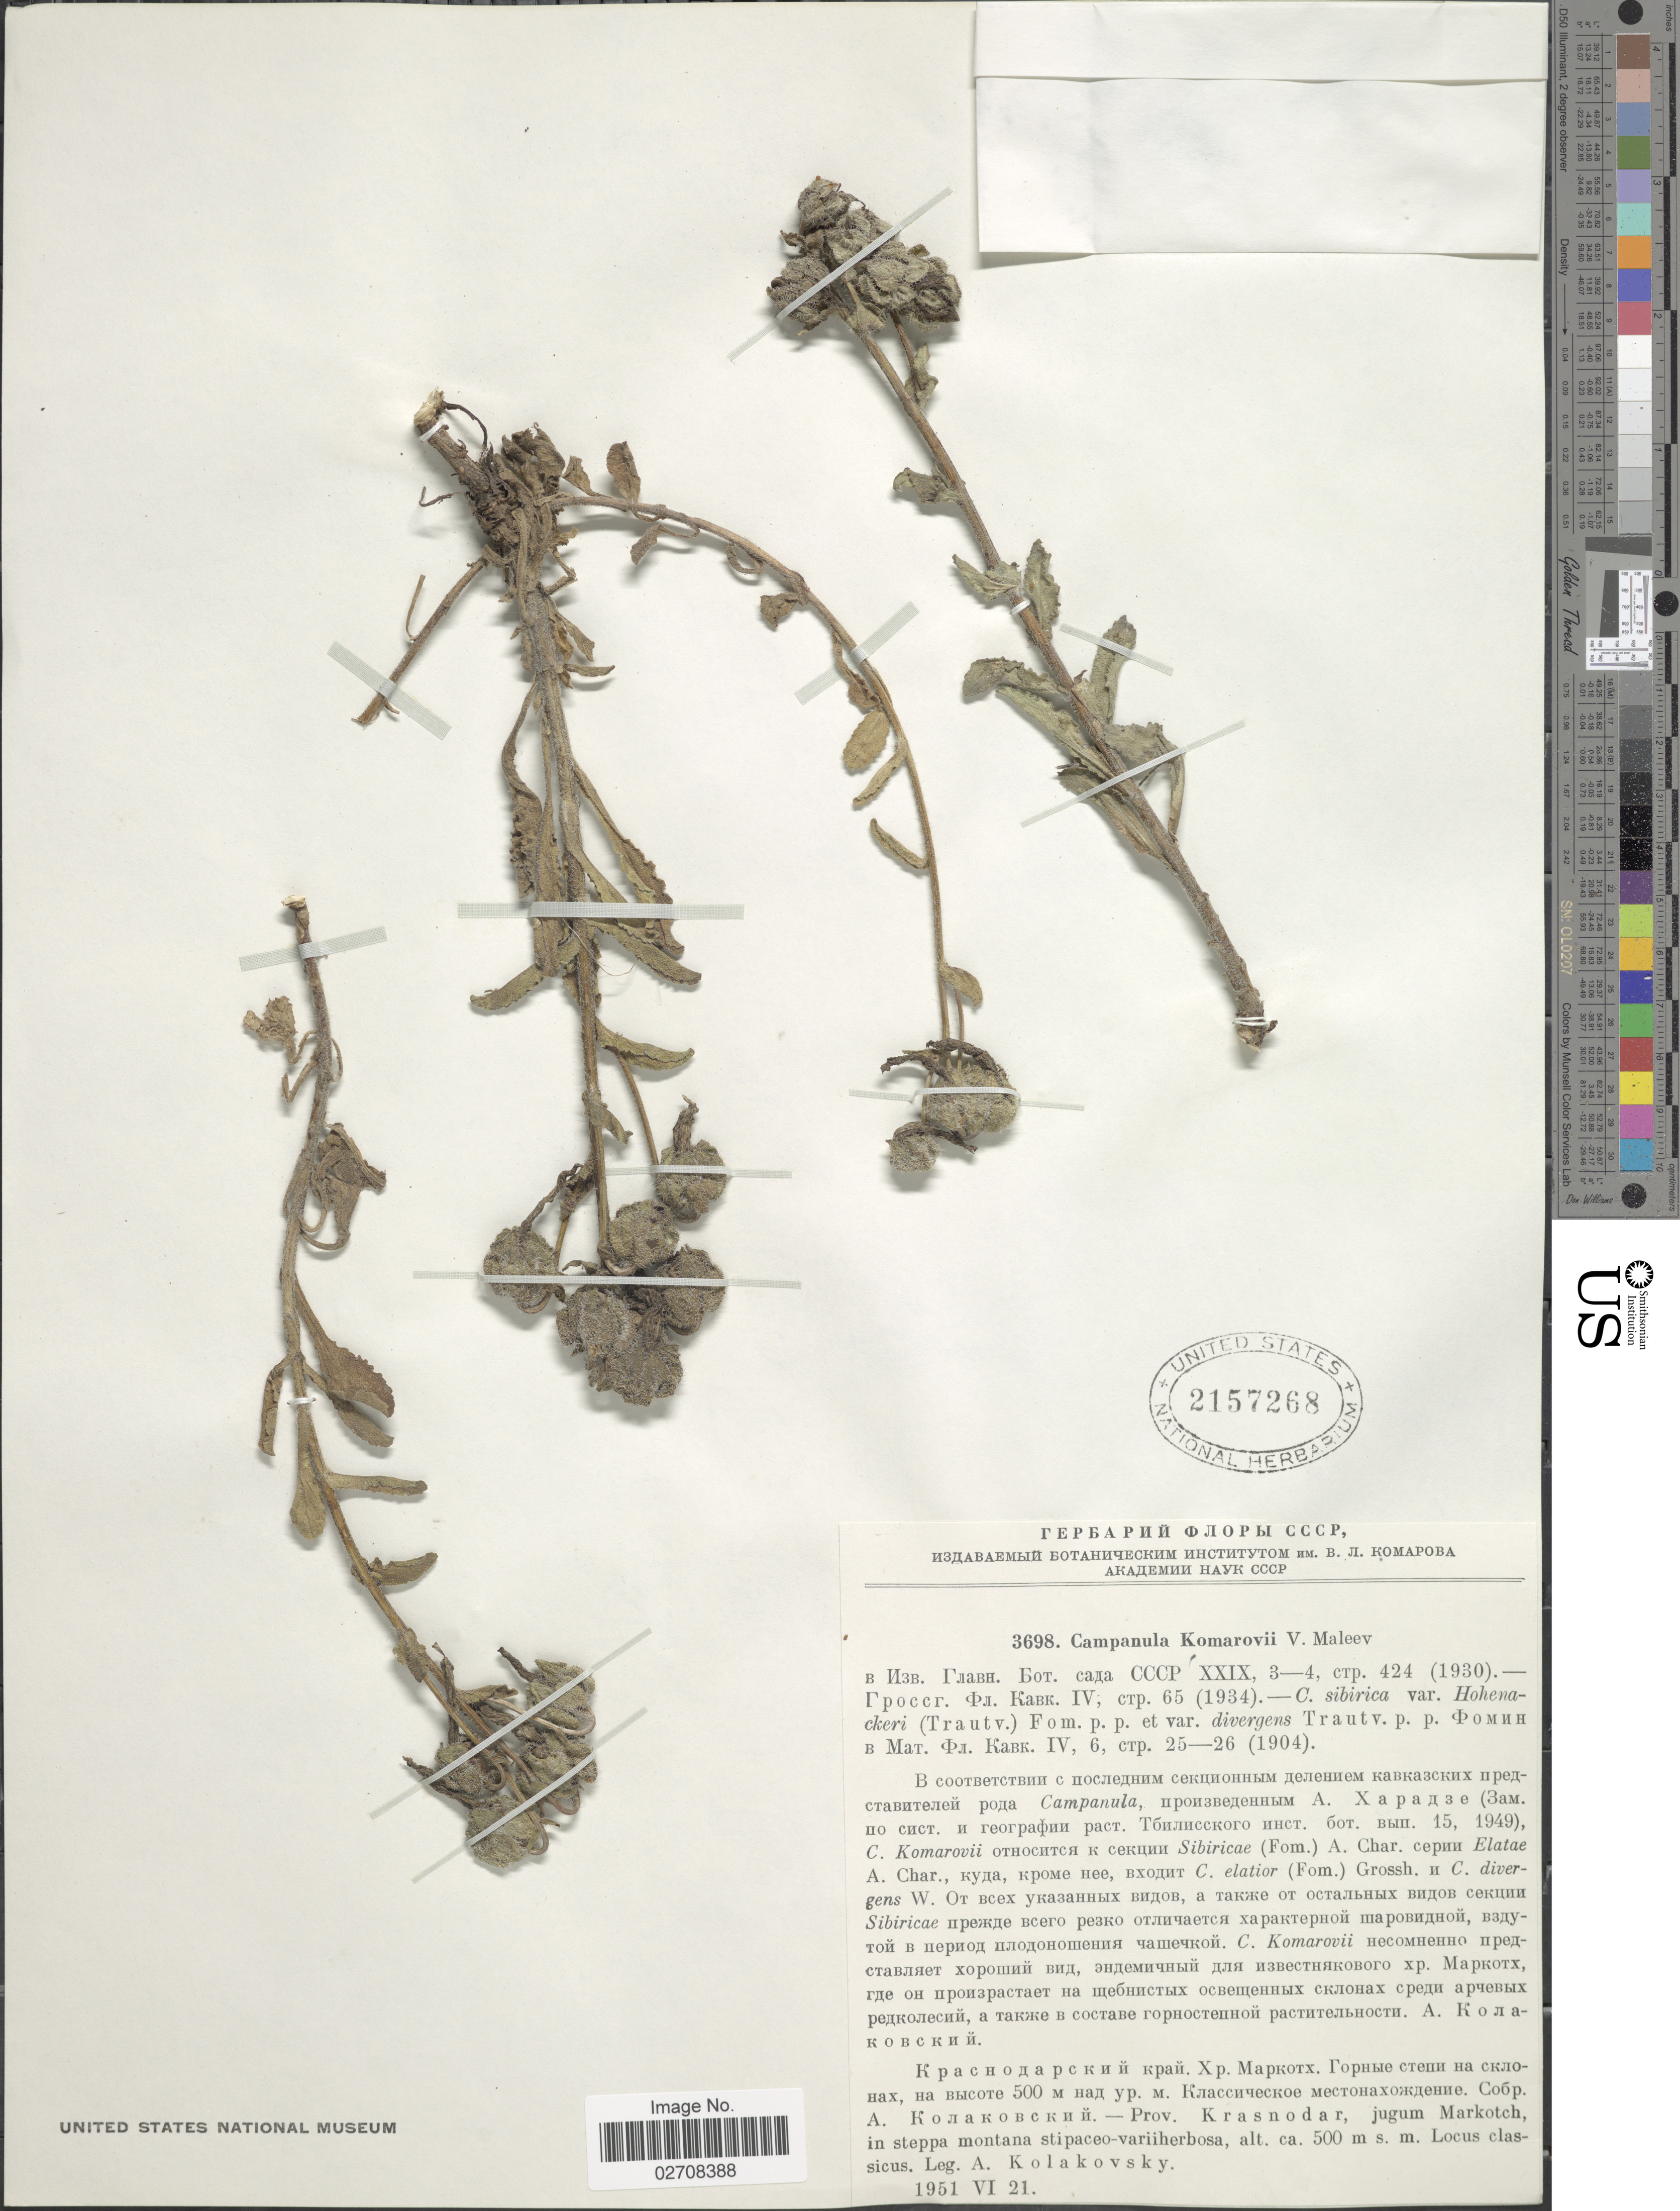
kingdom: Plantae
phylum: Tracheophyta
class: Magnoliopsida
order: Asterales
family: Campanulaceae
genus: Campanula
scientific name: Campanula komarovii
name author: Maleev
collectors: A. Kolakovsky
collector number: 3698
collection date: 1951-06-21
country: Russian Federation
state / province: Krasnodar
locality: Jugum Markotch, in steppa montana stipaceo-variiherbosa.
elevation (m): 500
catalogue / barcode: US 2157268